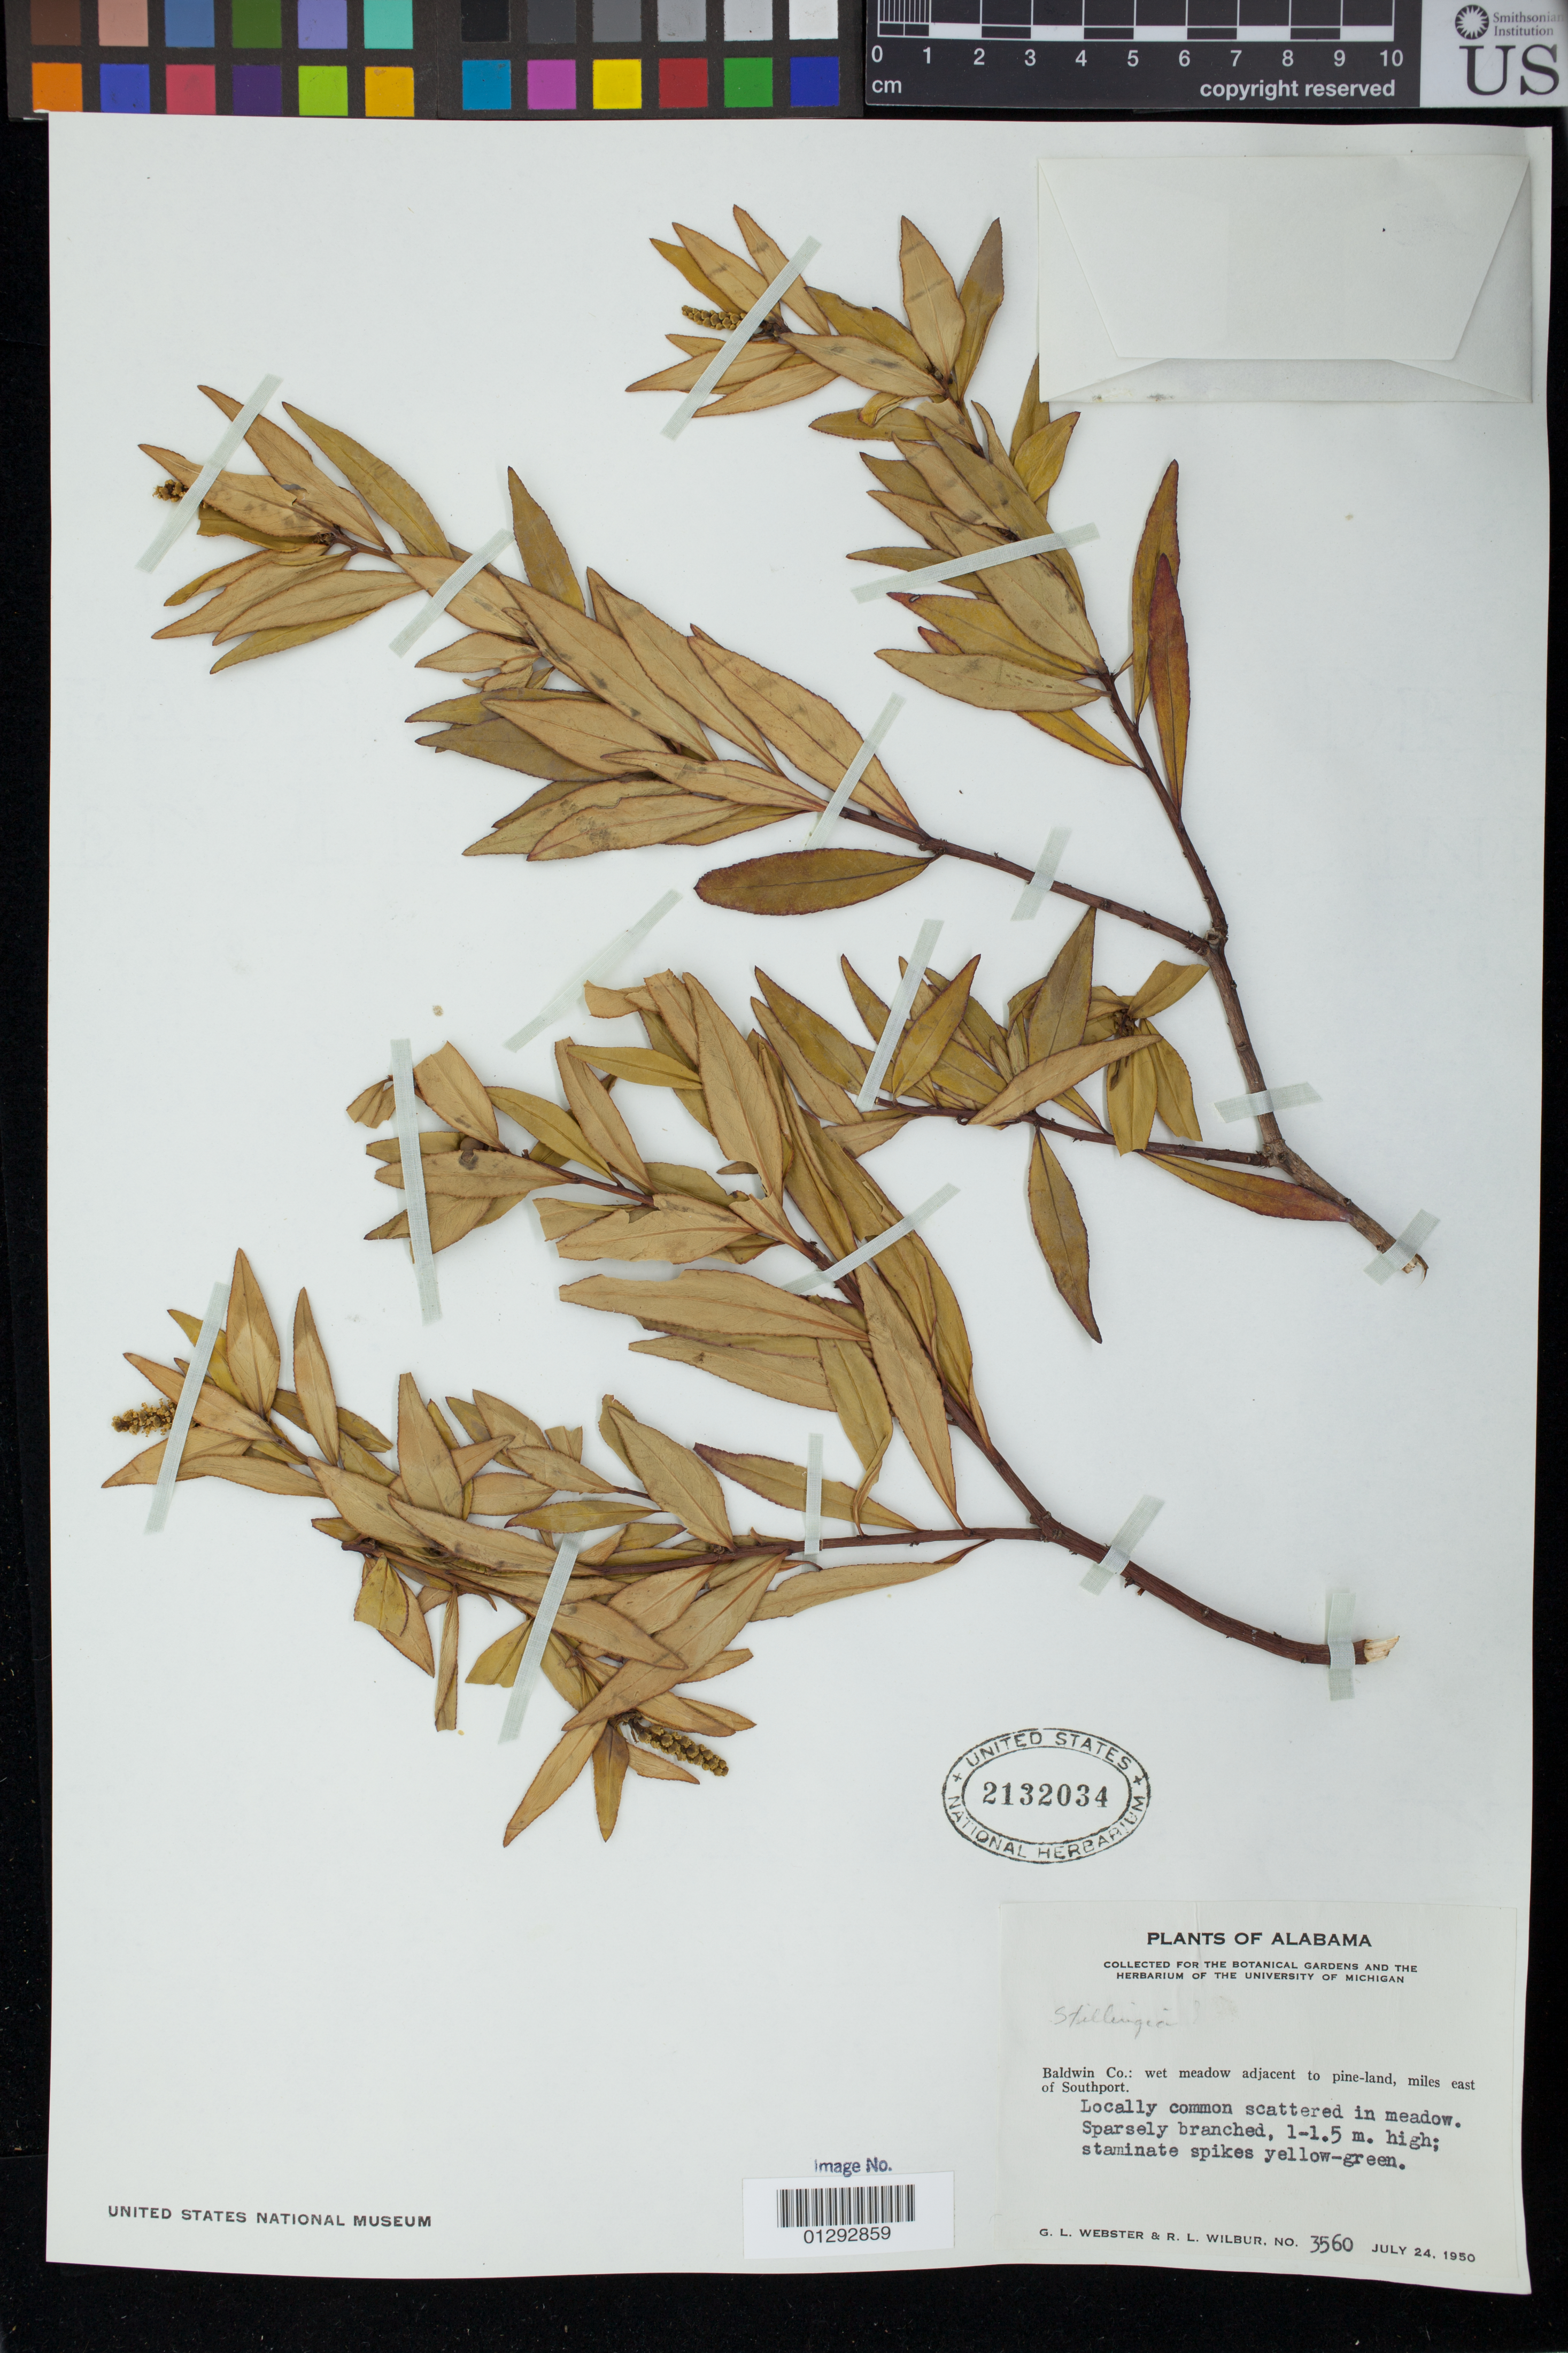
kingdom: Plantae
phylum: Tracheophyta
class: Magnoliopsida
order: Malpighiales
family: Euphorbiaceae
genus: Stillingia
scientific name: Stillingia sylvatica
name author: L.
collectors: G. L. Webster & R. L. Wilbur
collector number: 3560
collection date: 1950-07-24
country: United States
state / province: Alabama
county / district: Baldwin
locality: wet meadow adjacent to pine-land, miles east of Southport.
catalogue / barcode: US 2132034